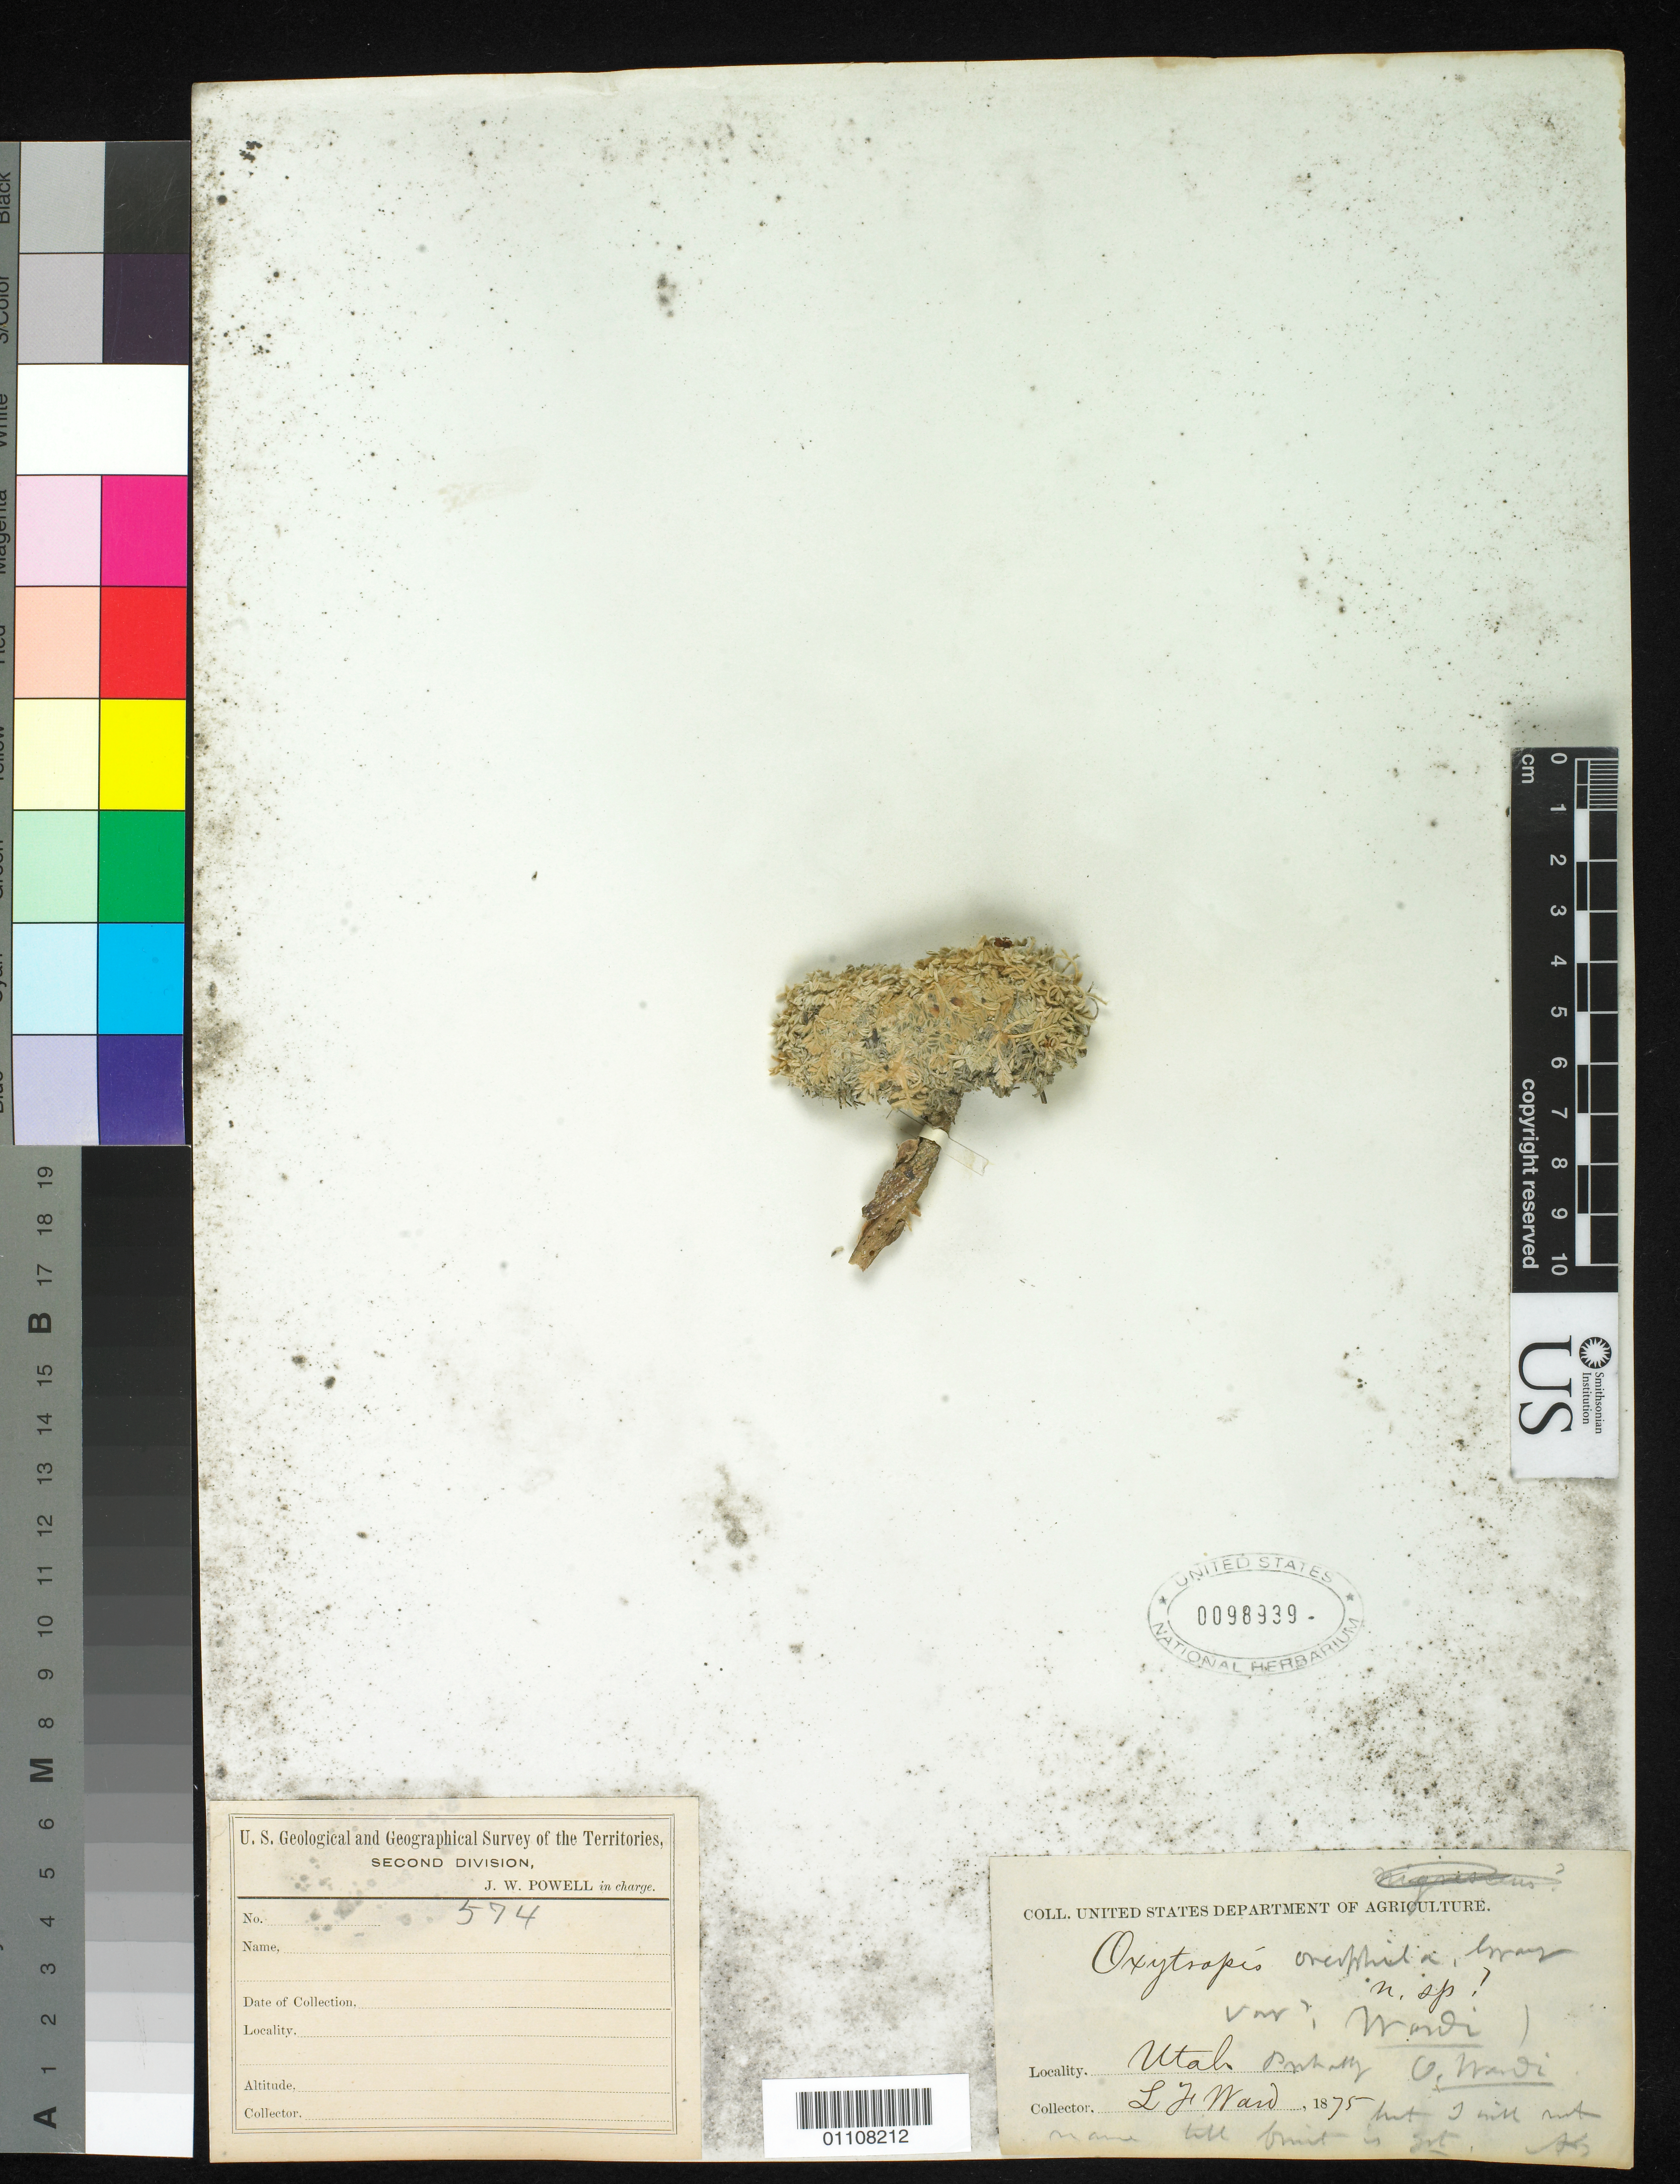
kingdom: Plantae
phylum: Tracheophyta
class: Magnoliopsida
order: Fabales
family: Fabaceae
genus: Oxytropis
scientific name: Oxytropis oreophila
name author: A. Gray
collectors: L. F. Ward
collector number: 574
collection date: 1875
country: United States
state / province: Utah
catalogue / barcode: US 98939